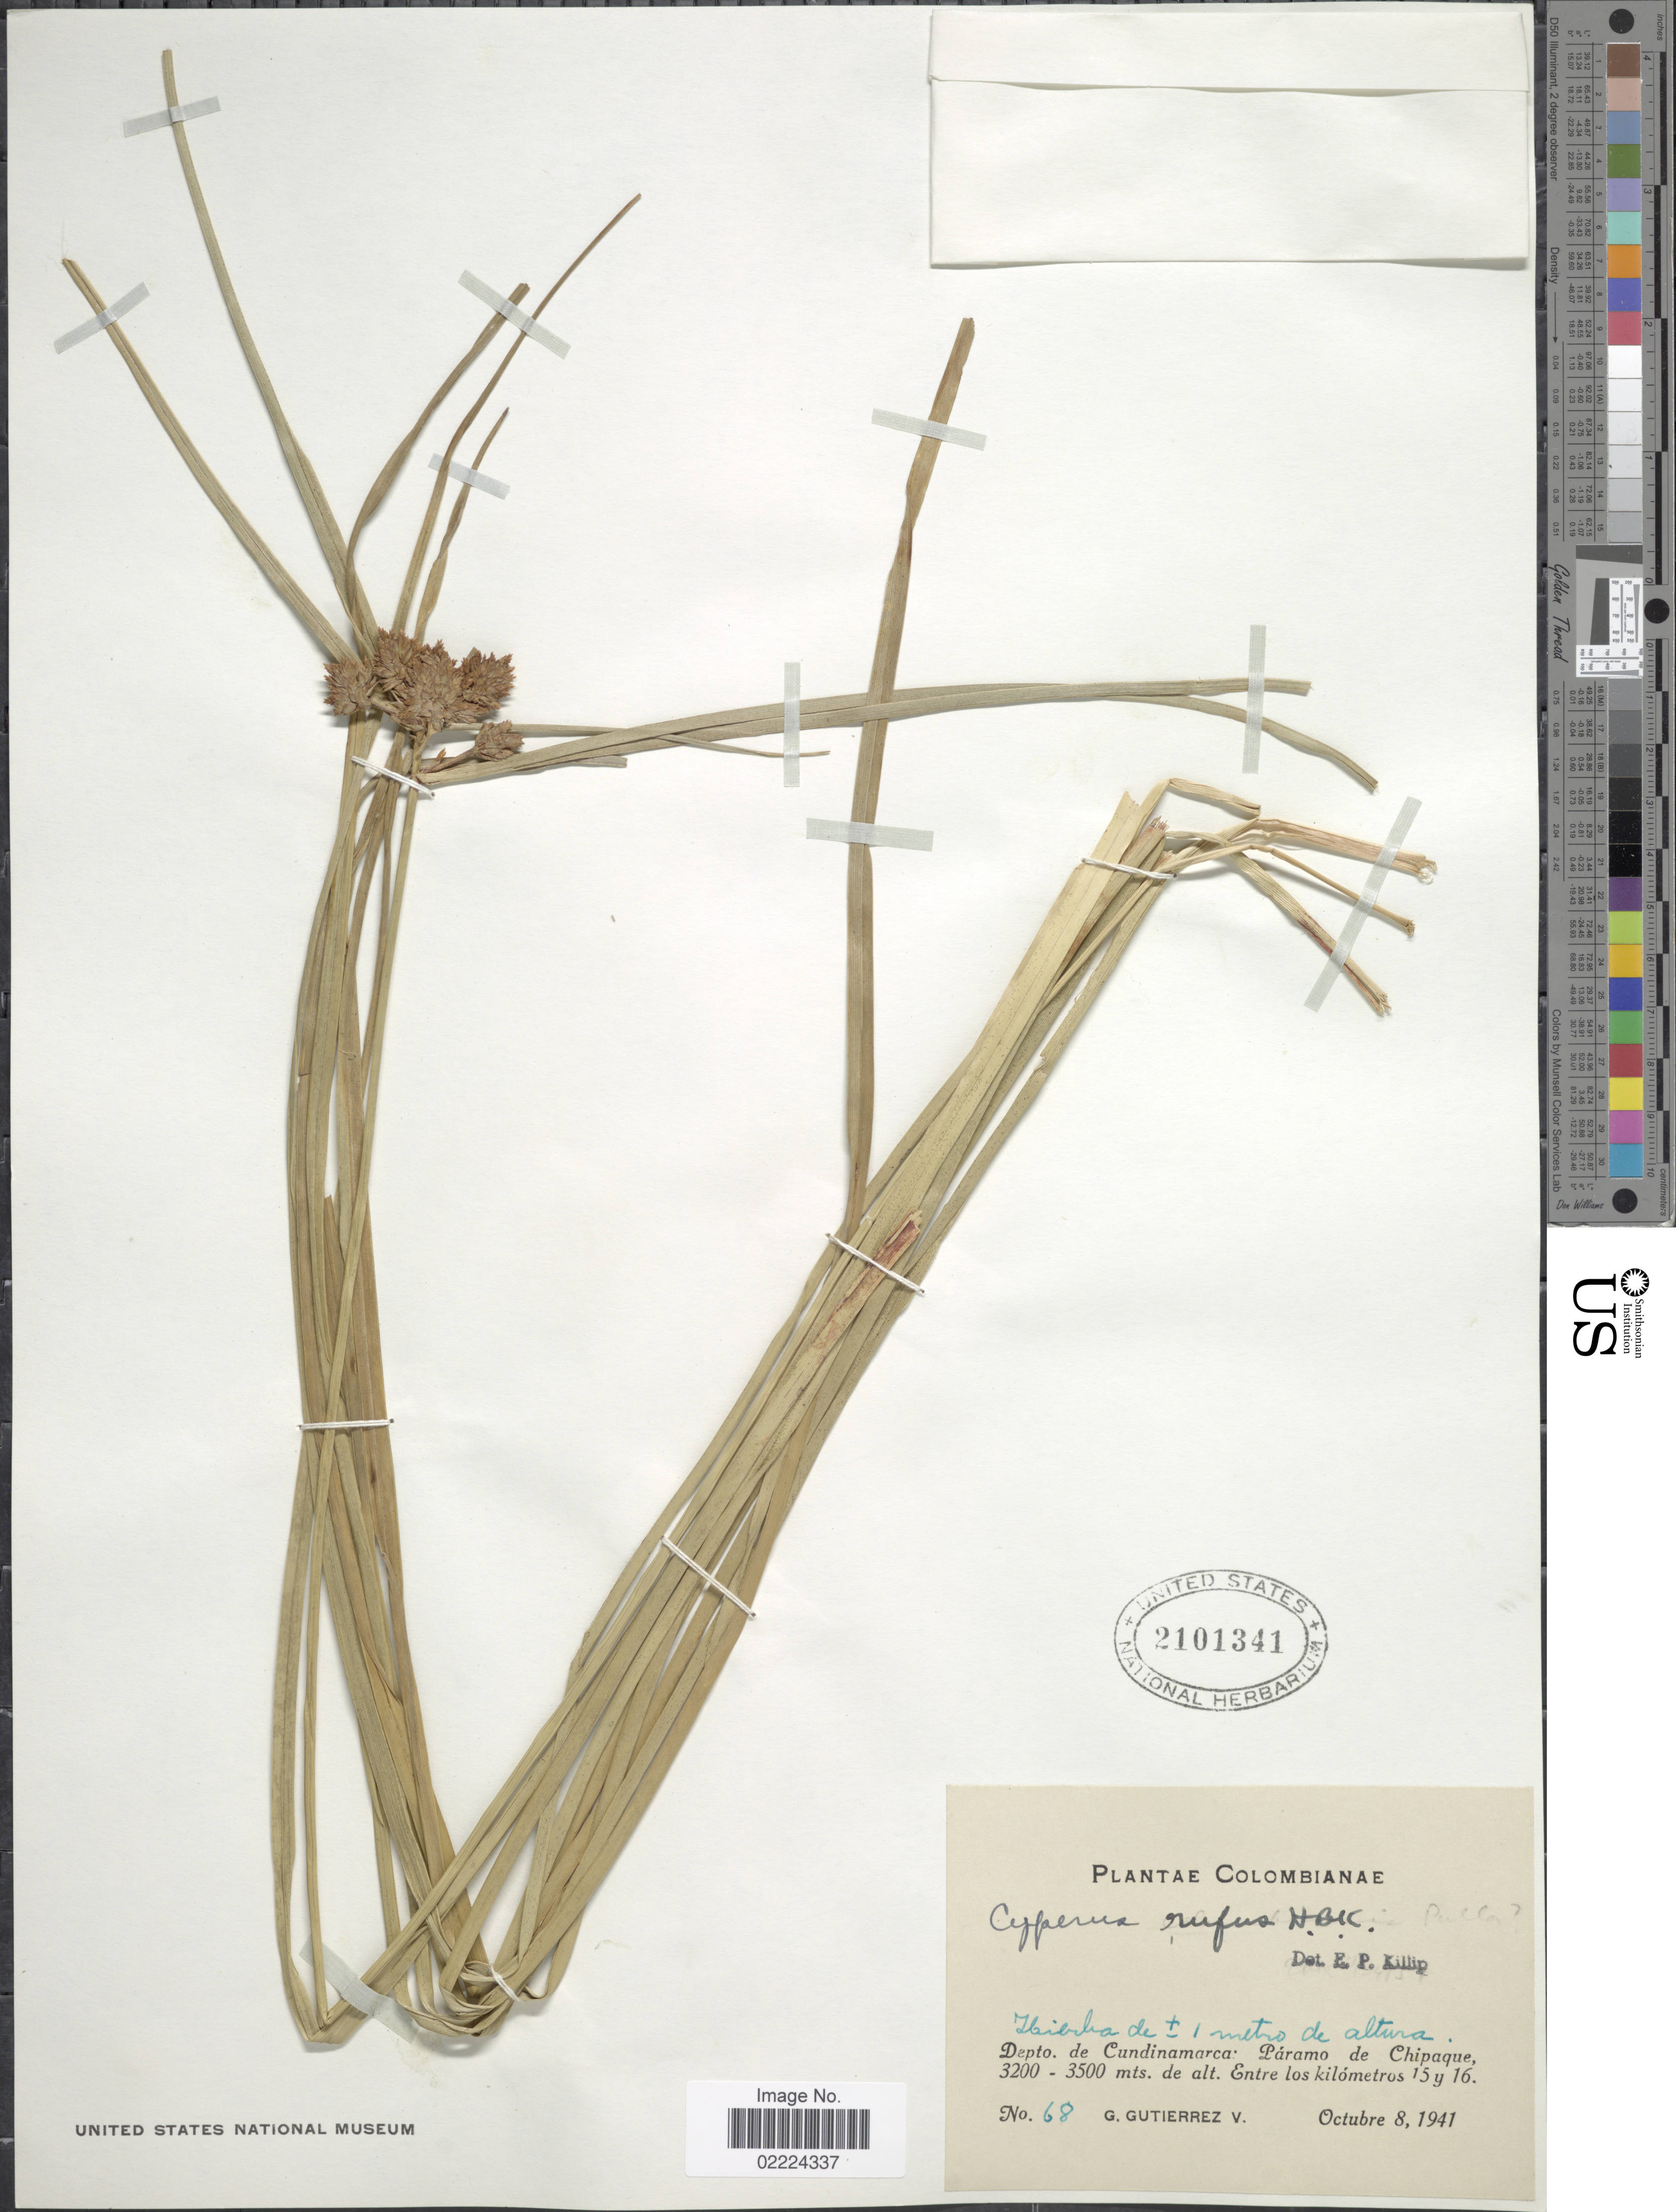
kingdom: Plantae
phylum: Tracheophyta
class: Liliopsida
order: Poales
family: Cyperaceae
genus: Cyperus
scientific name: Cyperus columbiensis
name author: Palla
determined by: Strong, Mark T., (BOT), Smithsonian Institution - National Museum of Natural History (UNITED STATES)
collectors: G. Gutiérrez V.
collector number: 68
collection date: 1941-10-08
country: Colombia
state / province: Cundinamarca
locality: Paramo de Chipaque, Entre los kilometros 15 y 16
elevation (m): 3200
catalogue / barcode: US 2101341